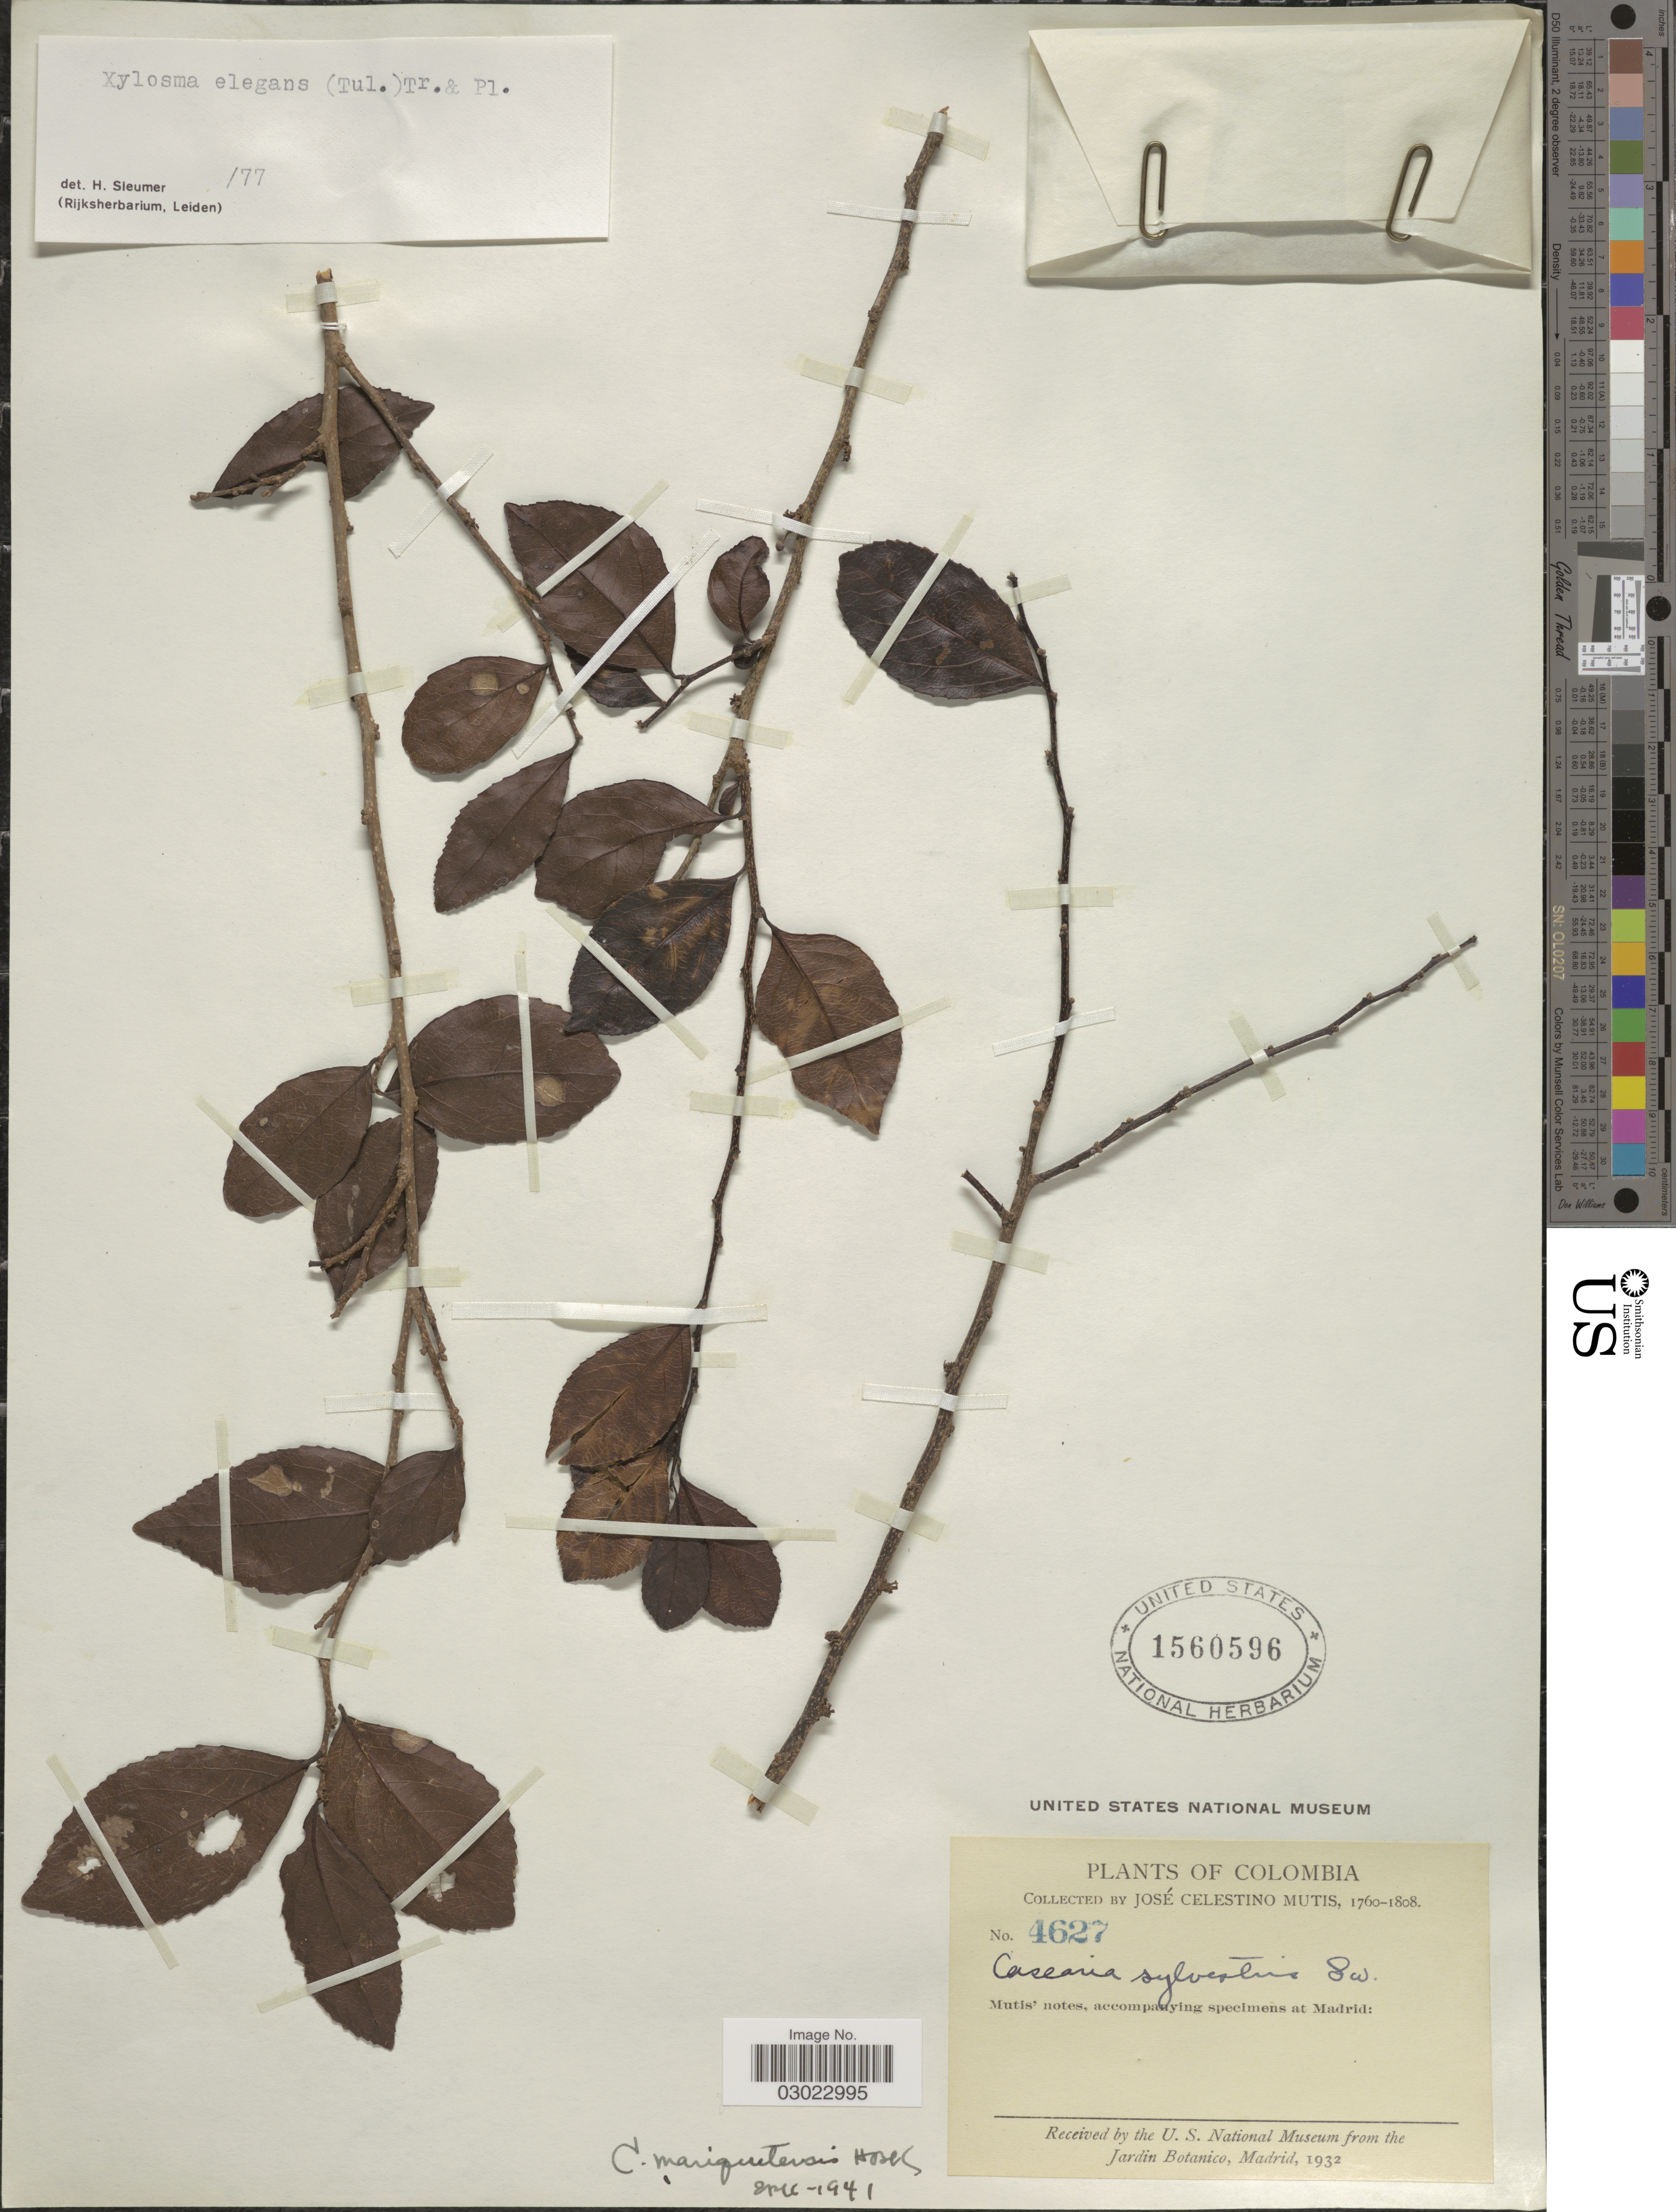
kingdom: Plantae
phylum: Tracheophyta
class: Magnoliopsida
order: Malpighiales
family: Salicaceae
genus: Xylosma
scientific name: Xylosma elegans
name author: (Tul.) Planch. & Triana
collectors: J. C. B. Mutis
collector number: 4627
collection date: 1760/1808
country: Colombia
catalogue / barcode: US 1560596